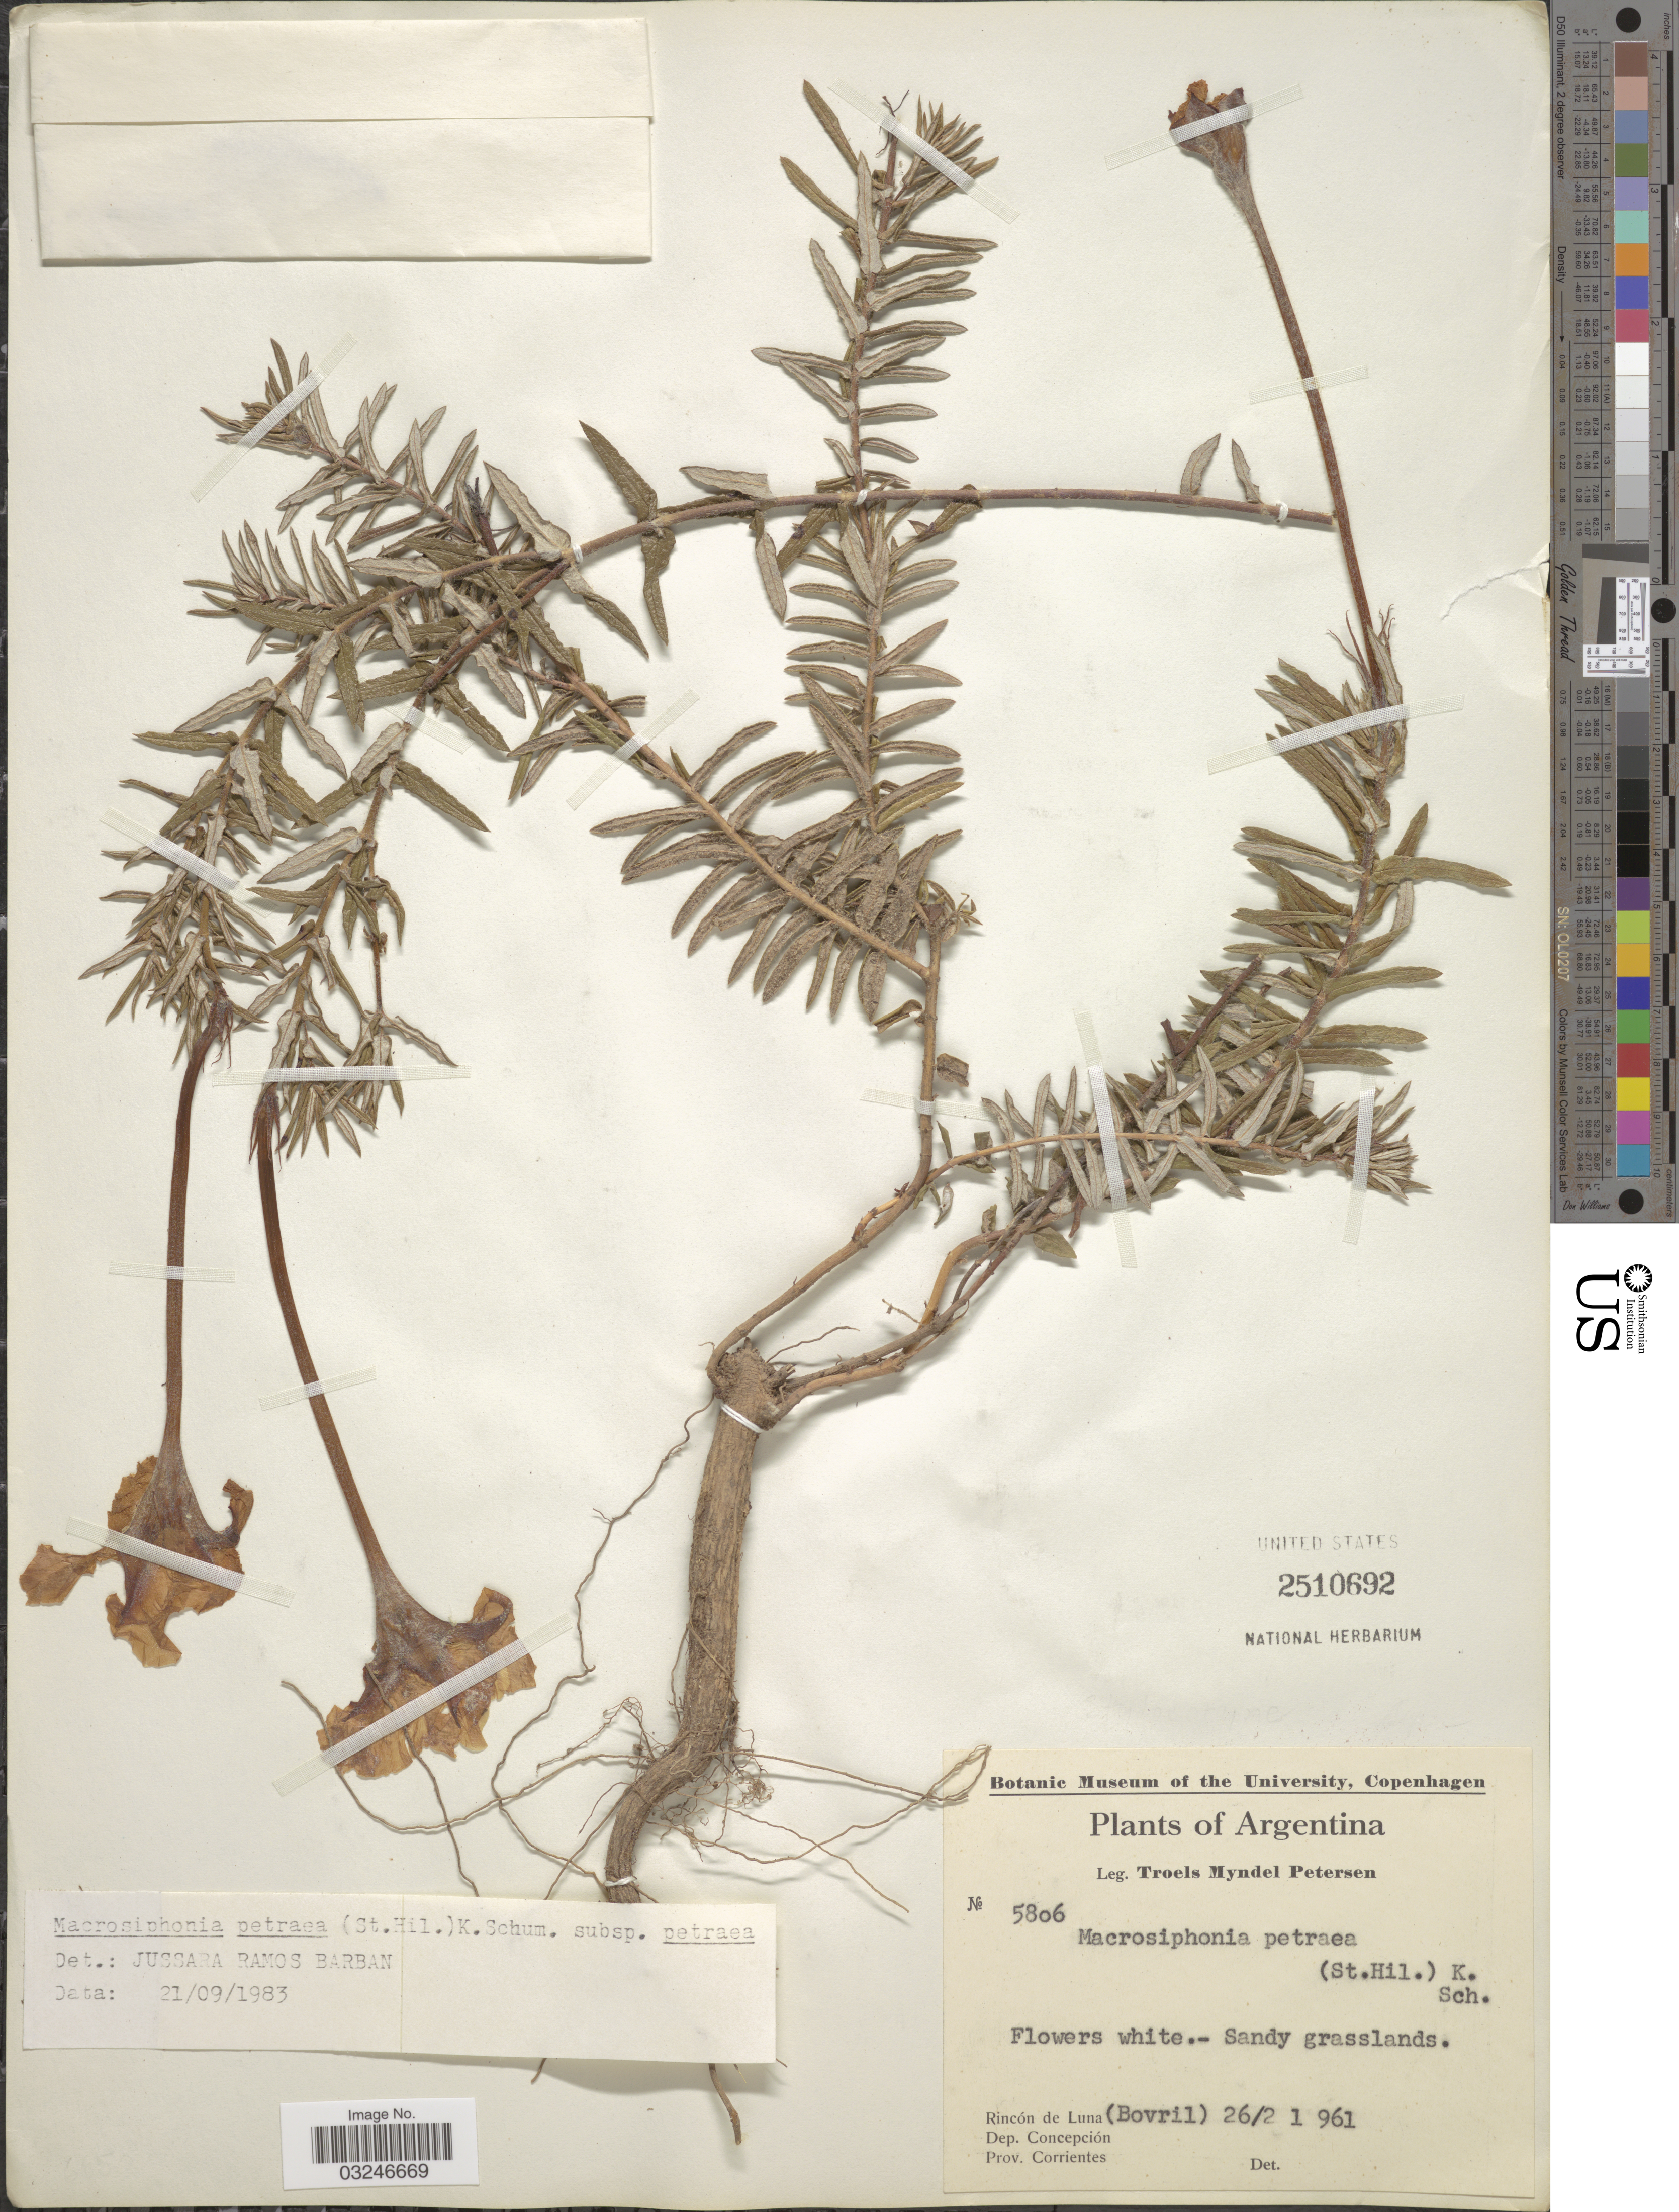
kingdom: Plantae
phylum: Tracheophyta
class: Magnoliopsida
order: Gentianales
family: Apocynaceae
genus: Macrosiphonia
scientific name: Macrosiphonia petraea subsp. petraea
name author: (A. St.-Hil.) Kuntze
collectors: T. M. Petersen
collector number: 58o6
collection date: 1961-02-26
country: Argentina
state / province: Corrientes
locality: Rincón de Luna (Bovril). Dep. Concepción.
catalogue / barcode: US 2510692